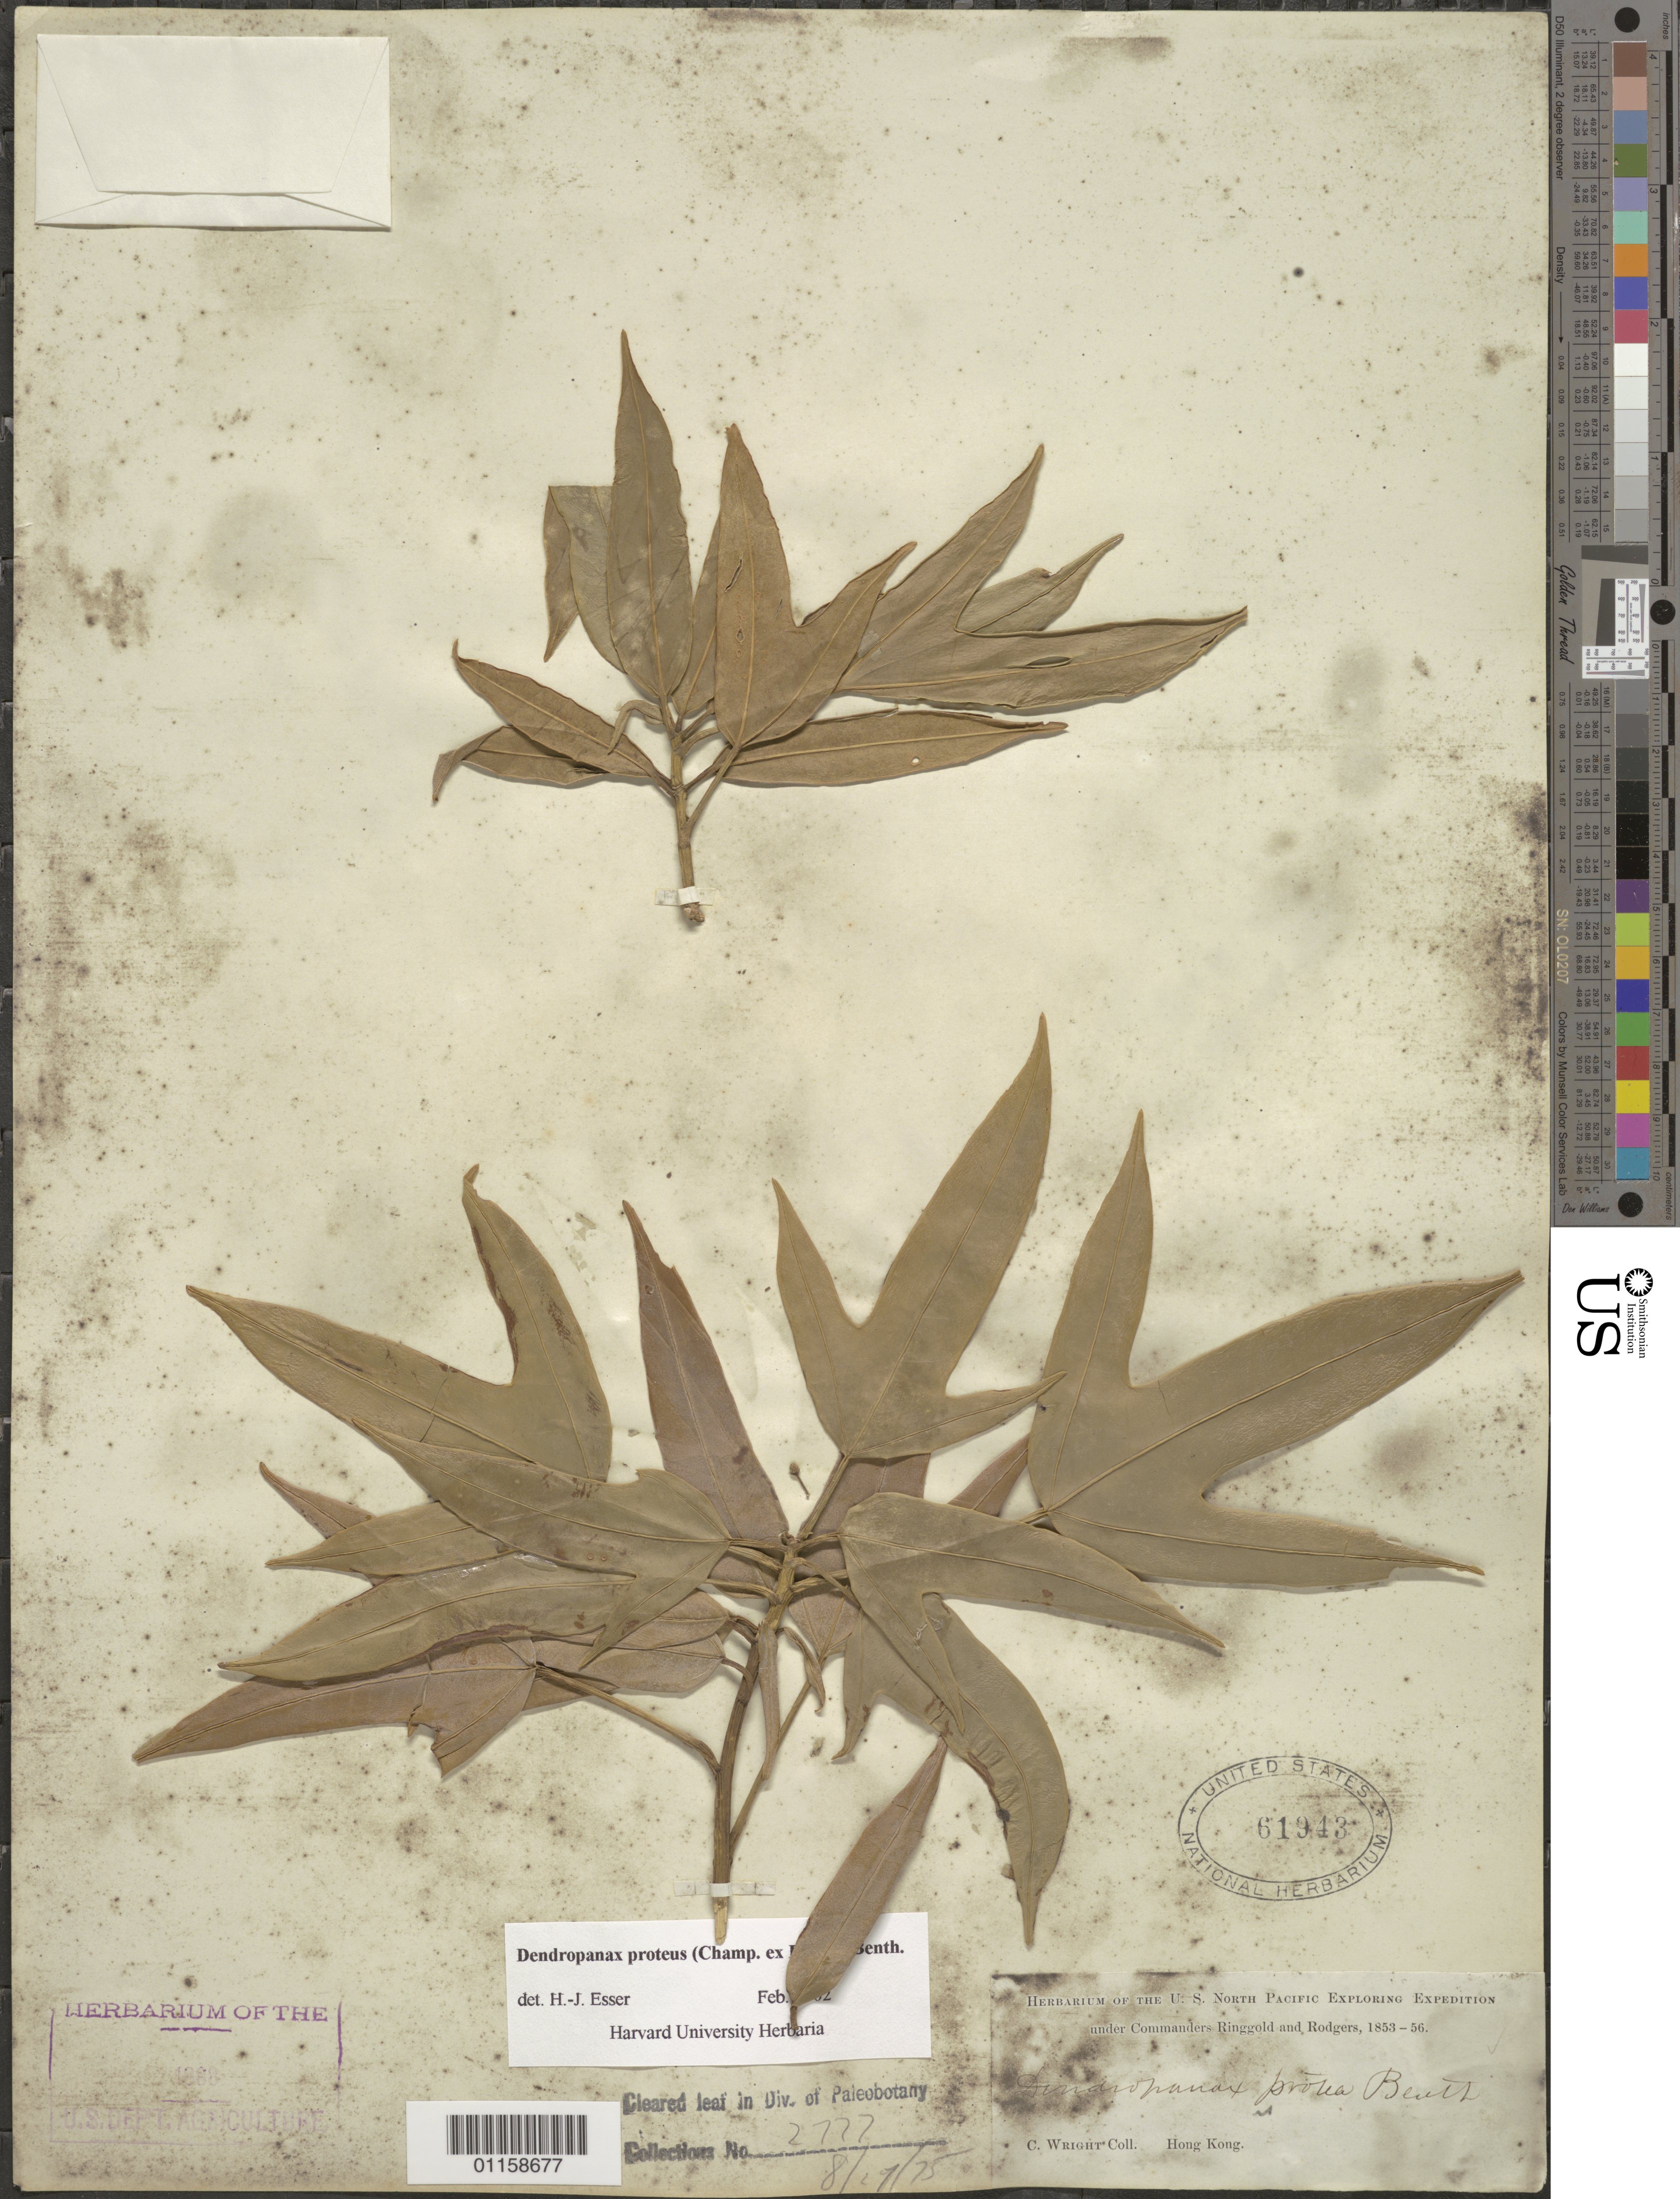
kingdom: Plantae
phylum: Tracheophyta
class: Magnoliopsida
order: Apiales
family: Araliaceae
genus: Dendropanax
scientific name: Dendropanax proteus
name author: (Champ. ex Benth.) Benth.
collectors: C. Wright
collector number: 2777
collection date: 1853/1856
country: China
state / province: Hong Kong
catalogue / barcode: US 61943